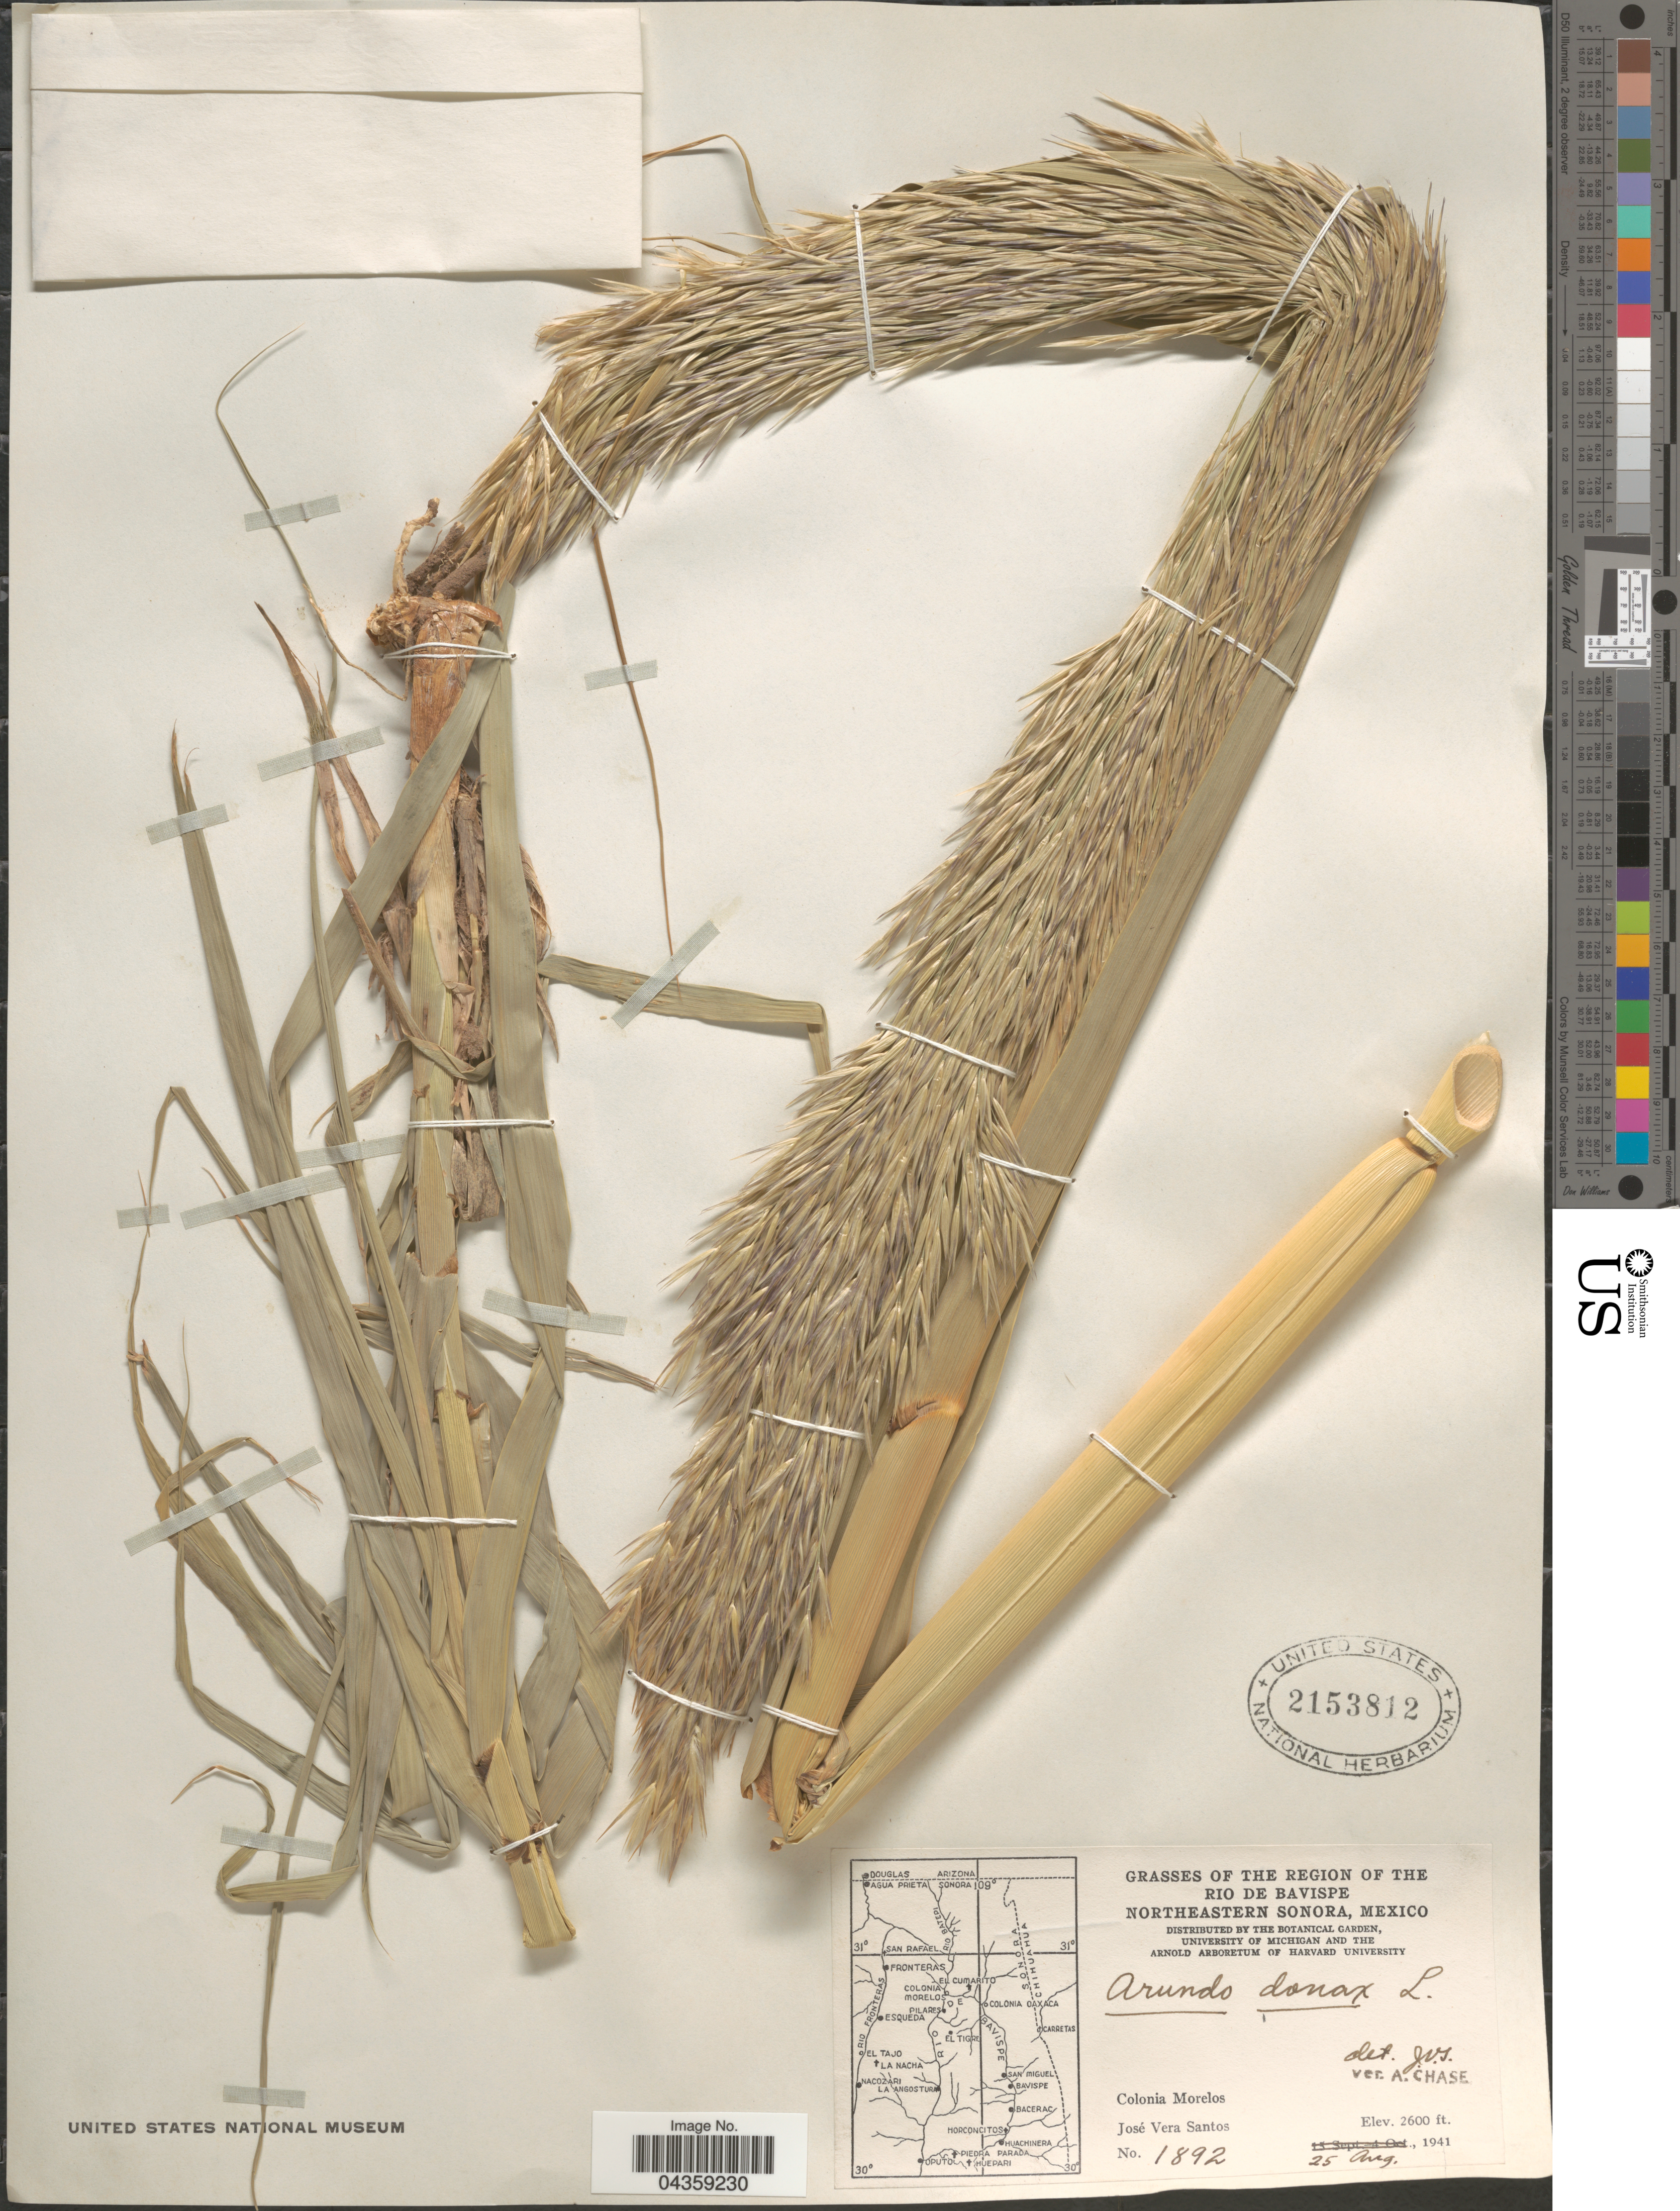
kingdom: Plantae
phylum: Tracheophyta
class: Liliopsida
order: Poales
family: Poaceae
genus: Arundo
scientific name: Arundo donax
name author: L.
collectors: J. V. Santos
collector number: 1892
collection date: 1941-08-25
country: Mexico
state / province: Sonora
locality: The region of the Rio de Bavispe. Northeastern Sonora. Colonia Morelos.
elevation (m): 792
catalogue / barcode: US 2153812